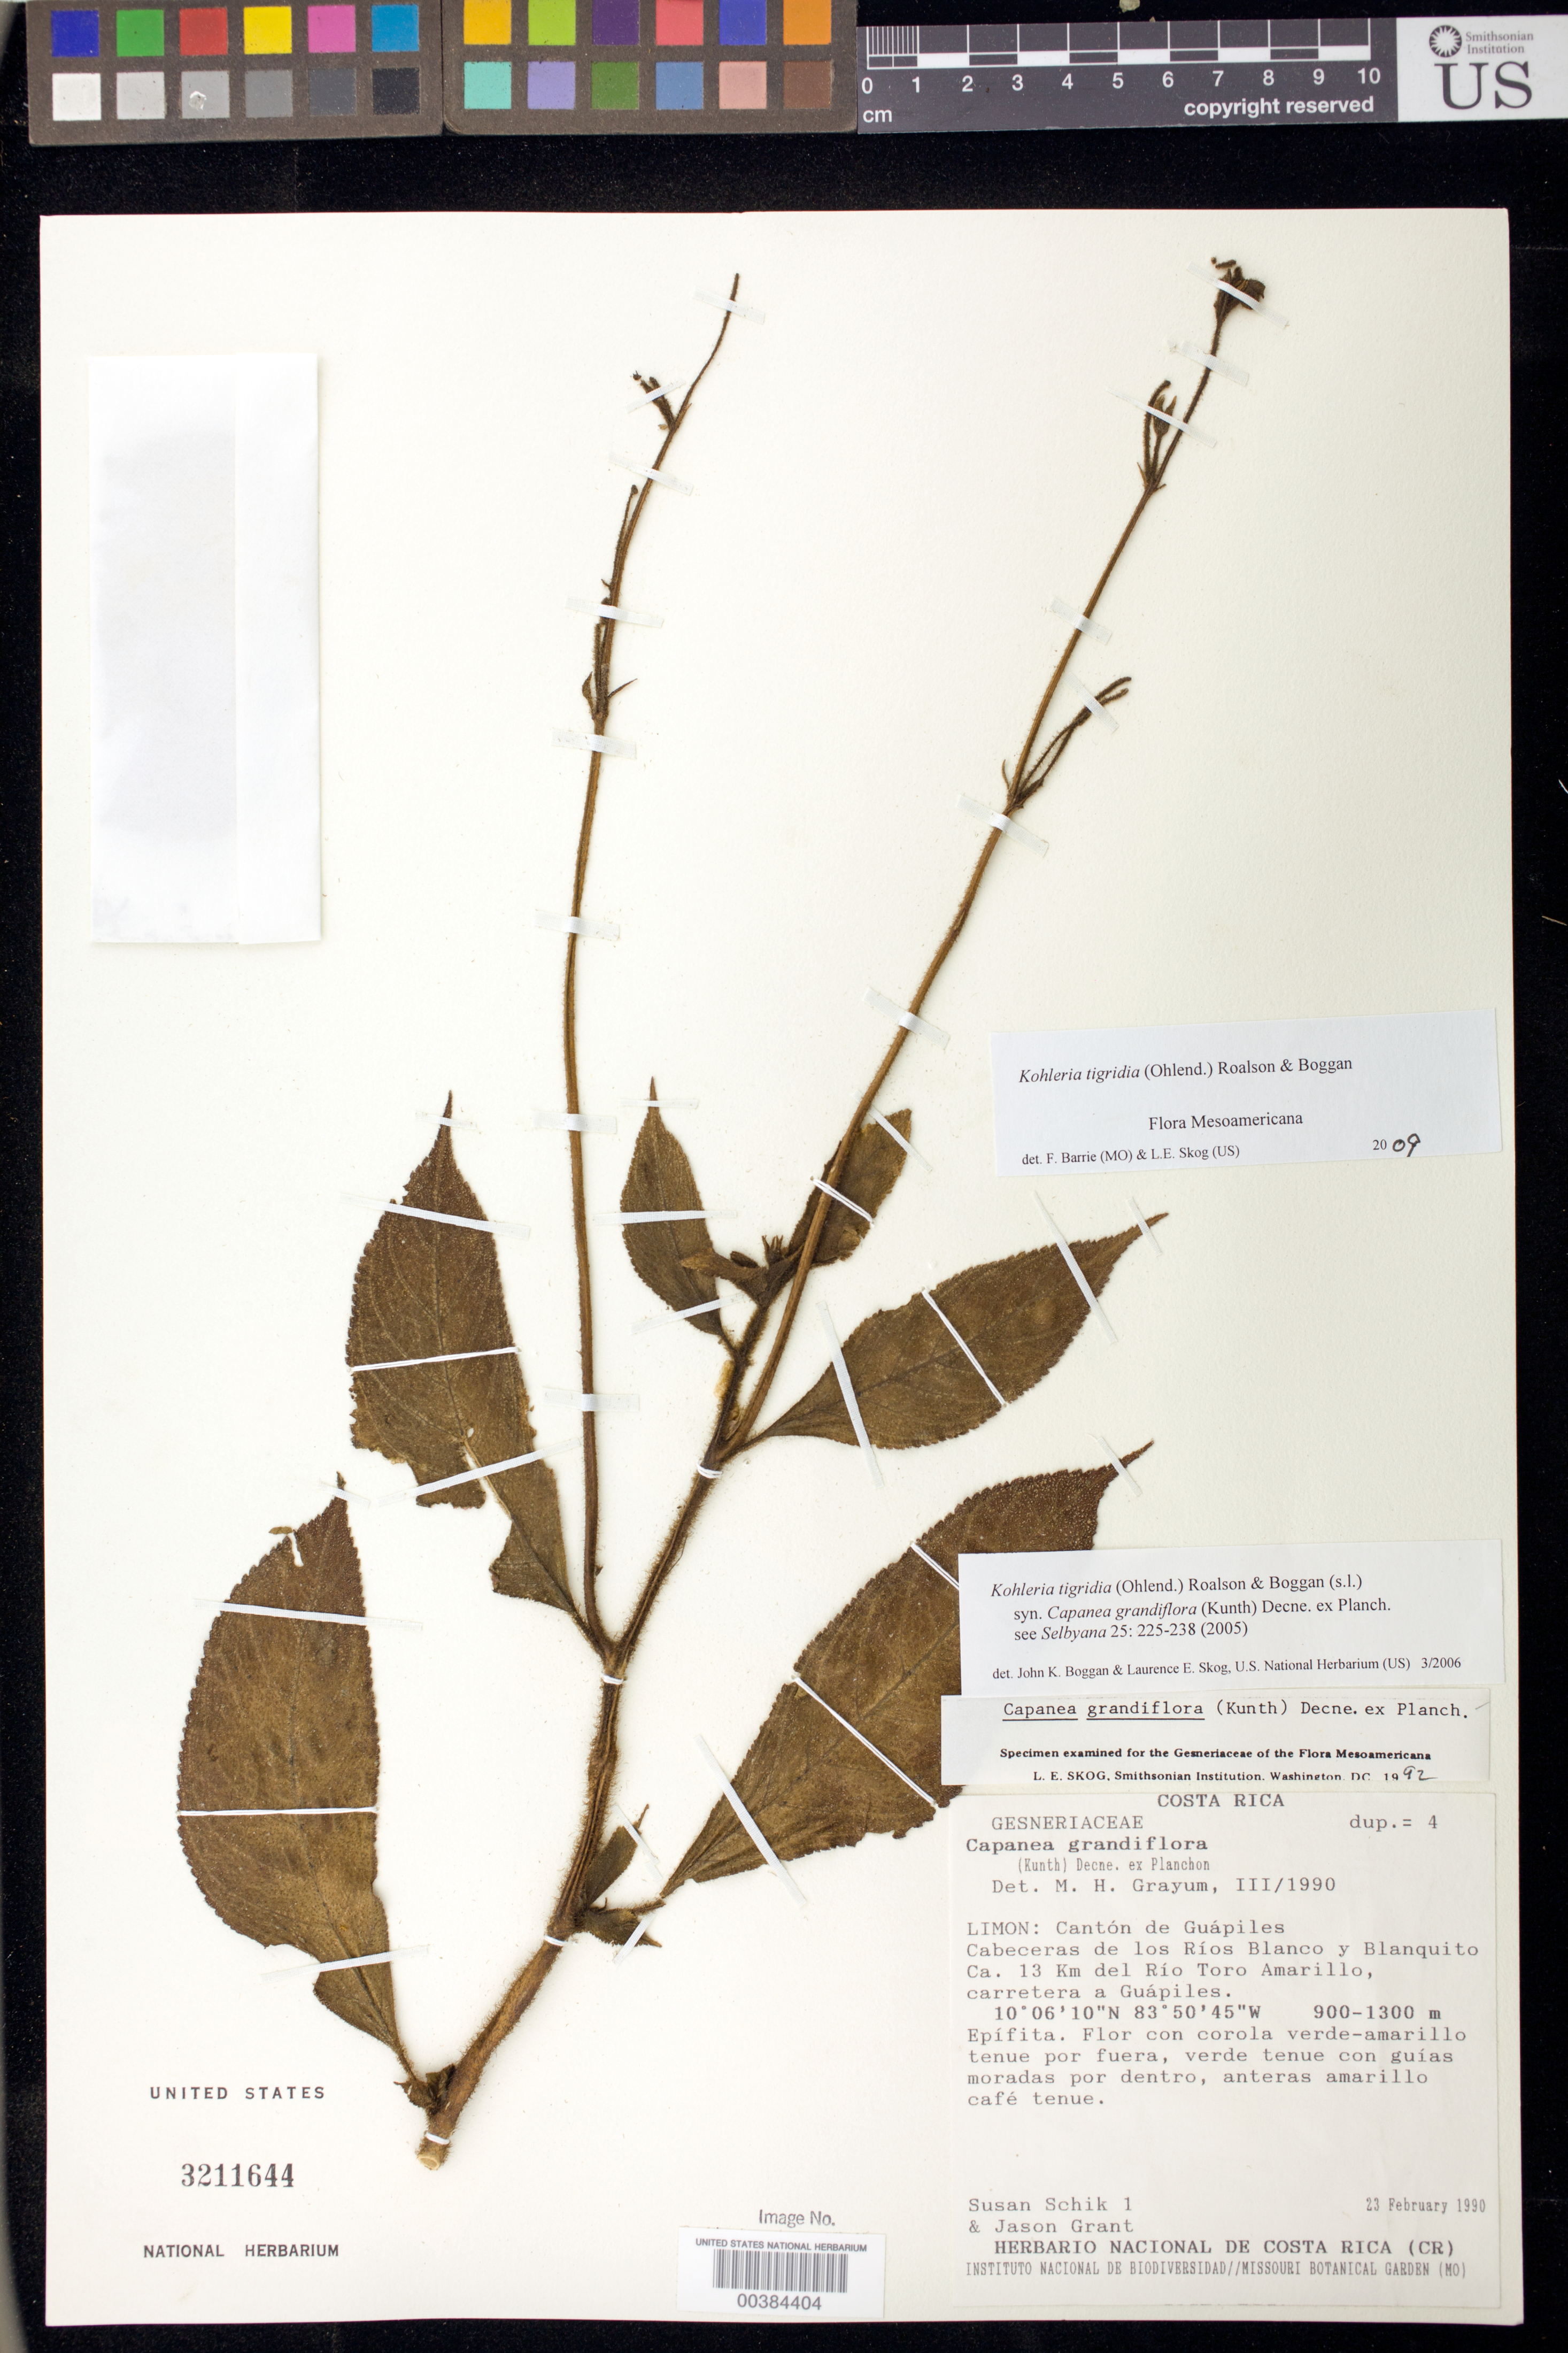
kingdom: Plantae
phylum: Tracheophyta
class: Magnoliopsida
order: Lamiales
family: Gesneriaceae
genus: Kohleria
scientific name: Kohleria tigridia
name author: (Ohlend.) Roalson & Boggan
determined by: Boggan, J. K.; Skog, L. E.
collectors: S. Schik & J. Gorham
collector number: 1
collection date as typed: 23 Feb 1990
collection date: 1990-02-23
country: Costa Rica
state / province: Limón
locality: Cantón Pococí, Dist. Guapiles, Cabeceras de los Rios Blanco y Blanquito Ca. 13 Km del Rio Toro Amarillo, carretera a Guapiles.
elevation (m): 900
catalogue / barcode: US 3211644